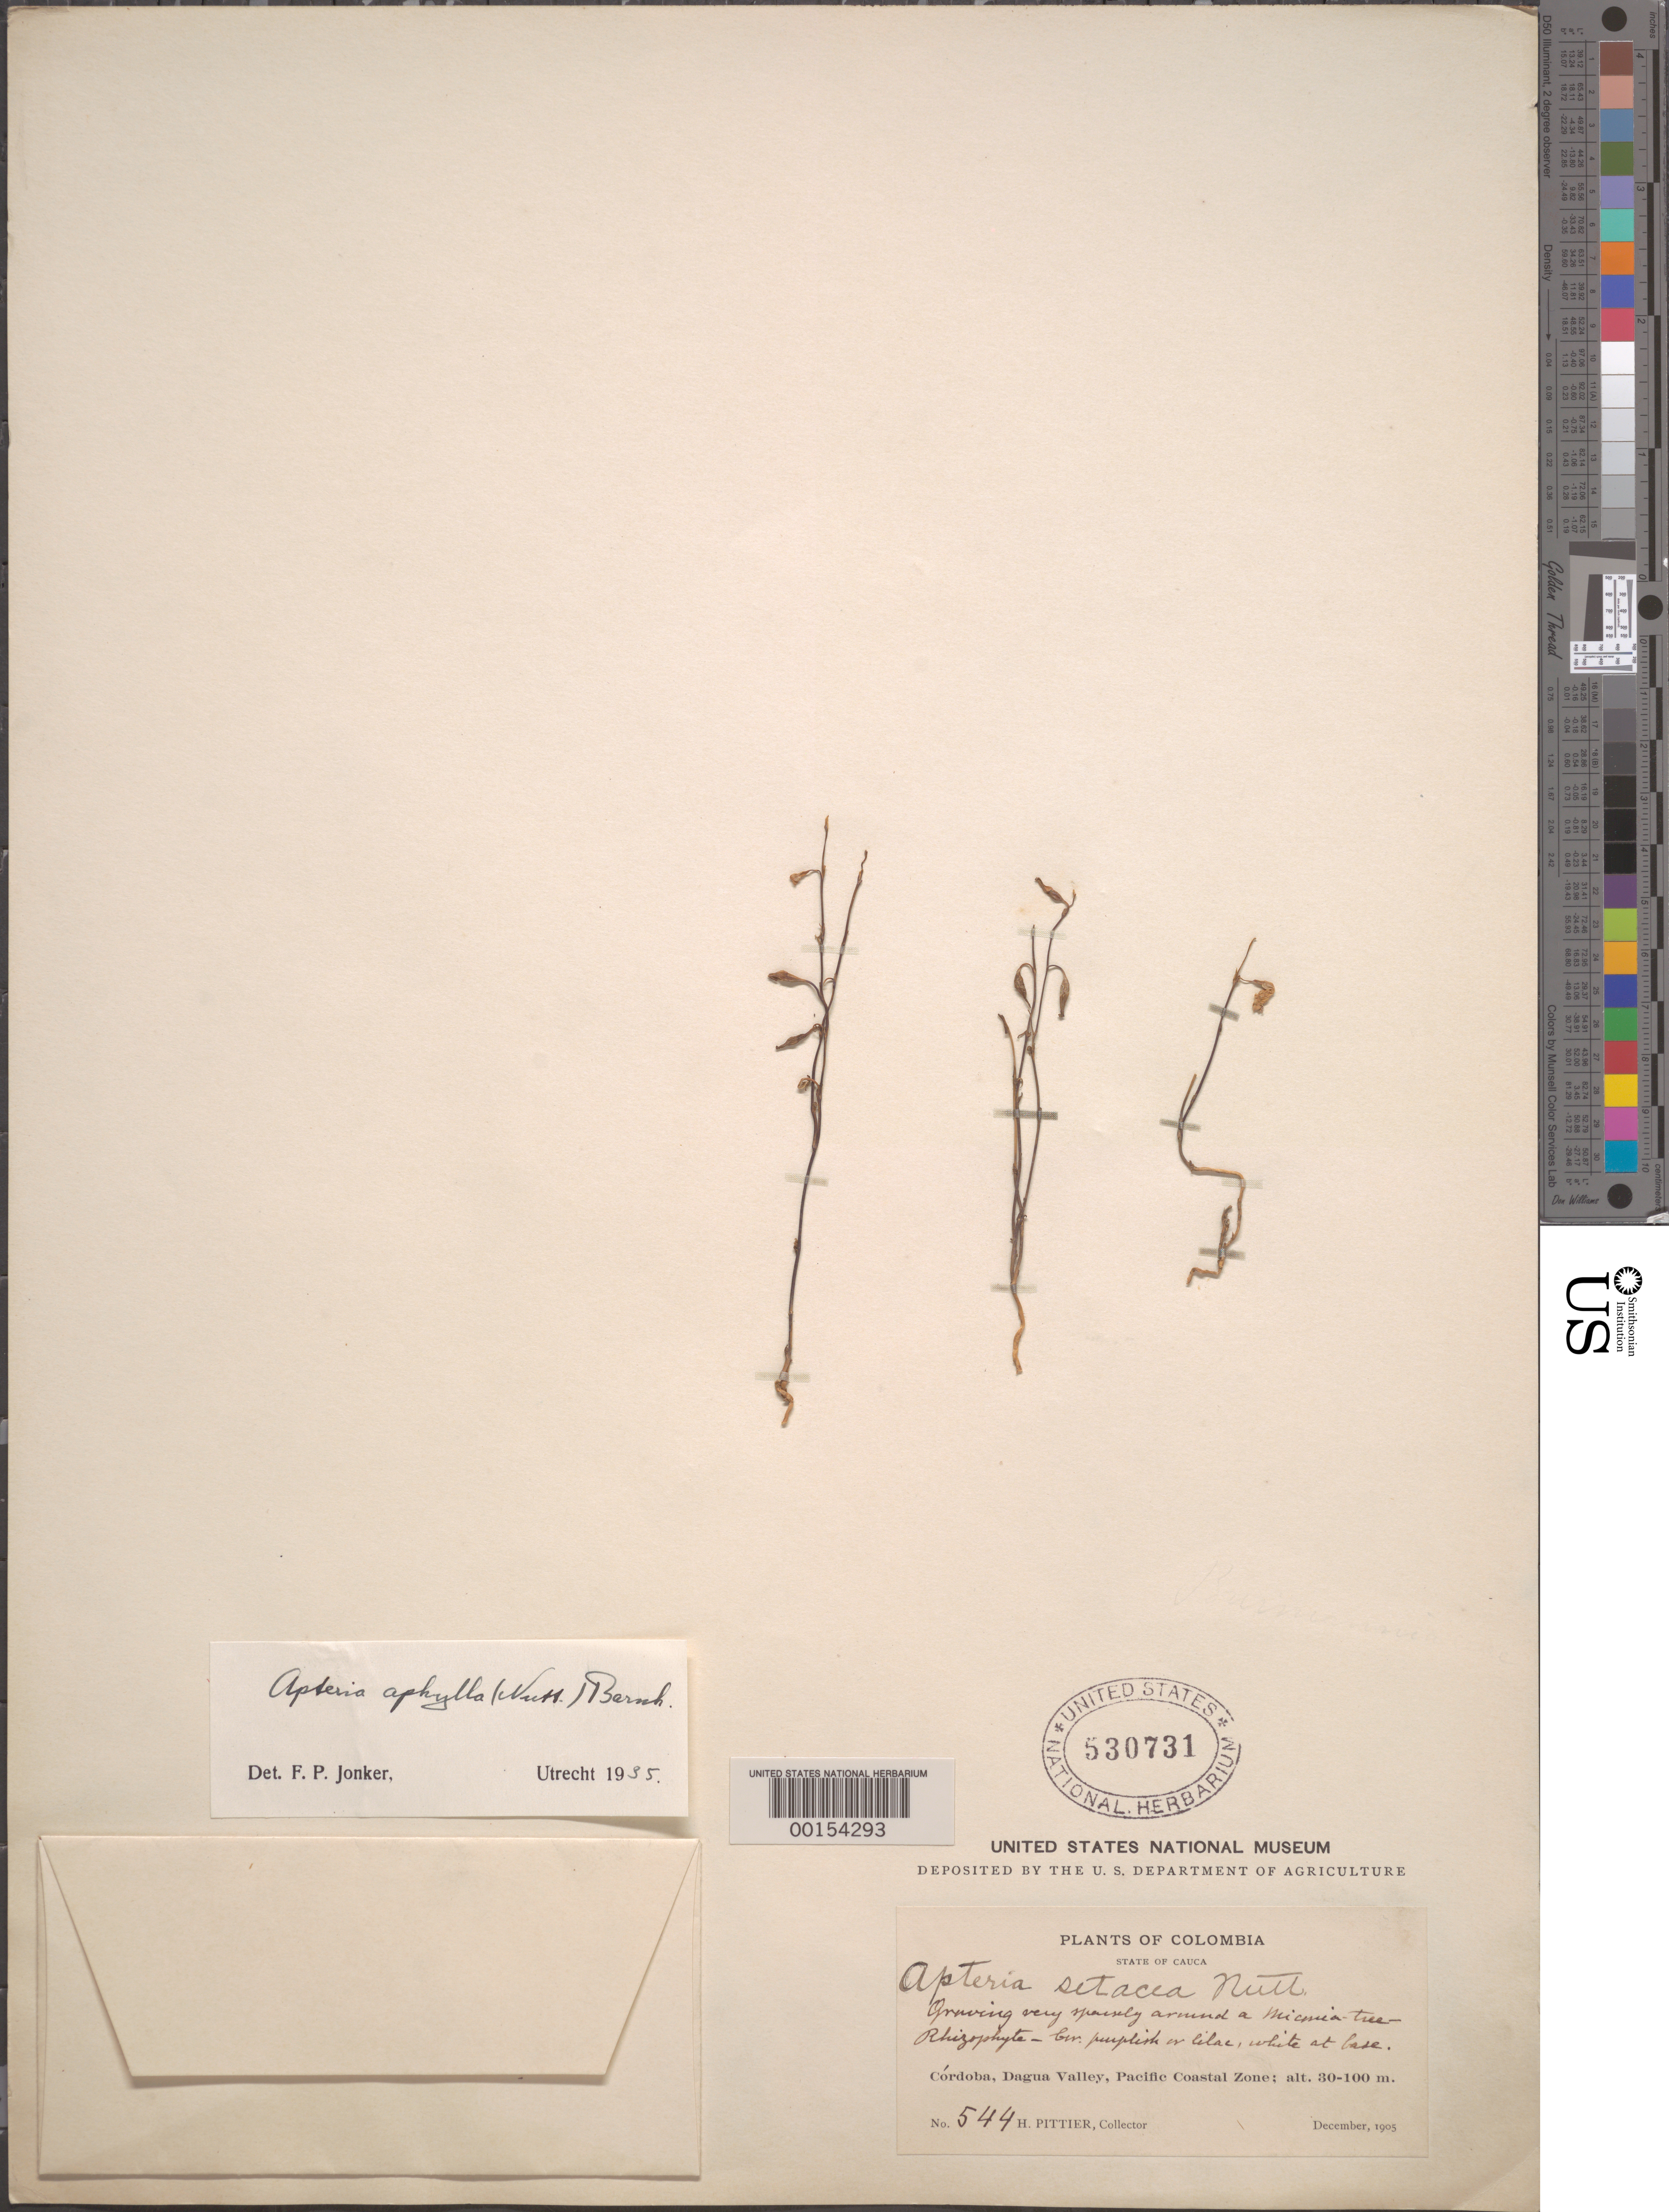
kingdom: Plantae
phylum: Tracheophyta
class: Liliopsida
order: Dioscoreales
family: Burmanniaceae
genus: Apteria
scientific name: Apteria aphylla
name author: (Nutt.) Barnhart ex Small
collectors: H. F. Pittier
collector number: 544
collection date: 1905-12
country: Colombia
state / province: Cauca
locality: Córdoba, Dagua Valley, Pacific Coastal Zone.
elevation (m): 30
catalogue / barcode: US 530731